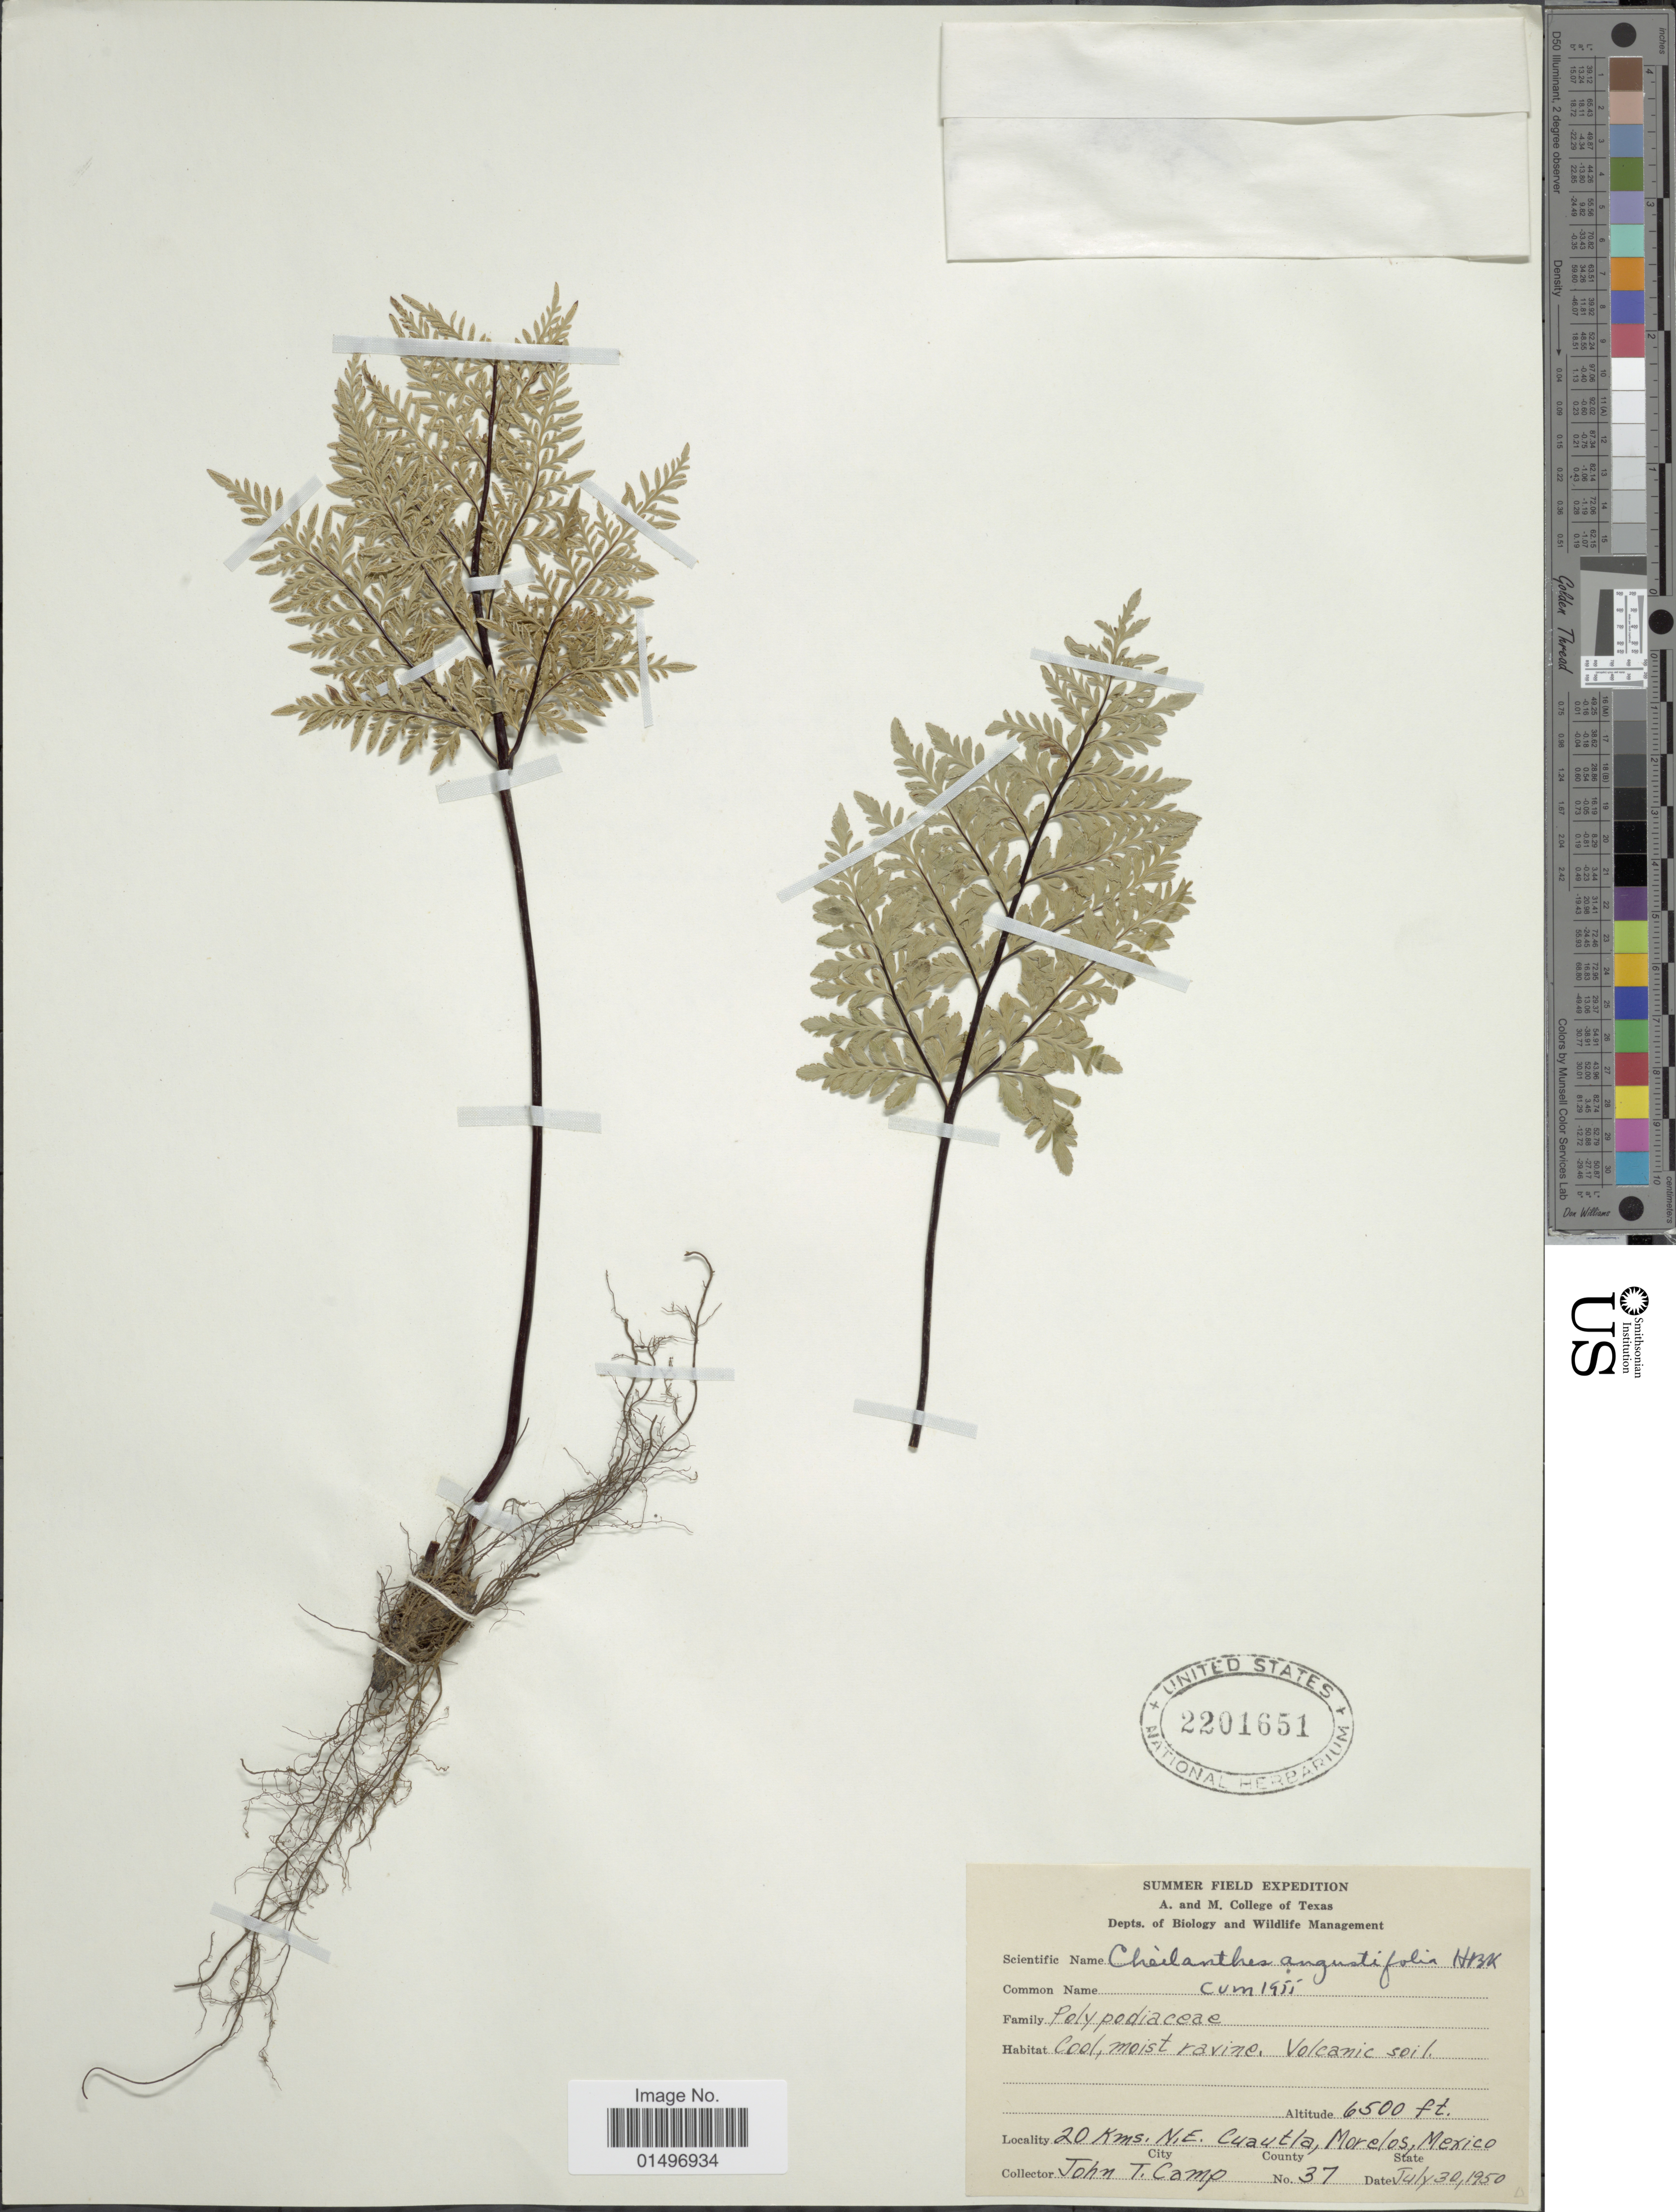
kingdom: Plantae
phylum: Tracheophyta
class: Polypodiopsida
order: Polypodiales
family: Pteridaceae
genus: Gaga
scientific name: Gaga chaerophylla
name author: (Mart. & Ikonn.-Gal.) Fay W. Li & Windham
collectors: J. T. Camp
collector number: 37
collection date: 1950-07-30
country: Mexico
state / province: Morelos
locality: Mexico, 20 Kms. N.E. Cuatla.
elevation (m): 1981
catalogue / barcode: US 2201651